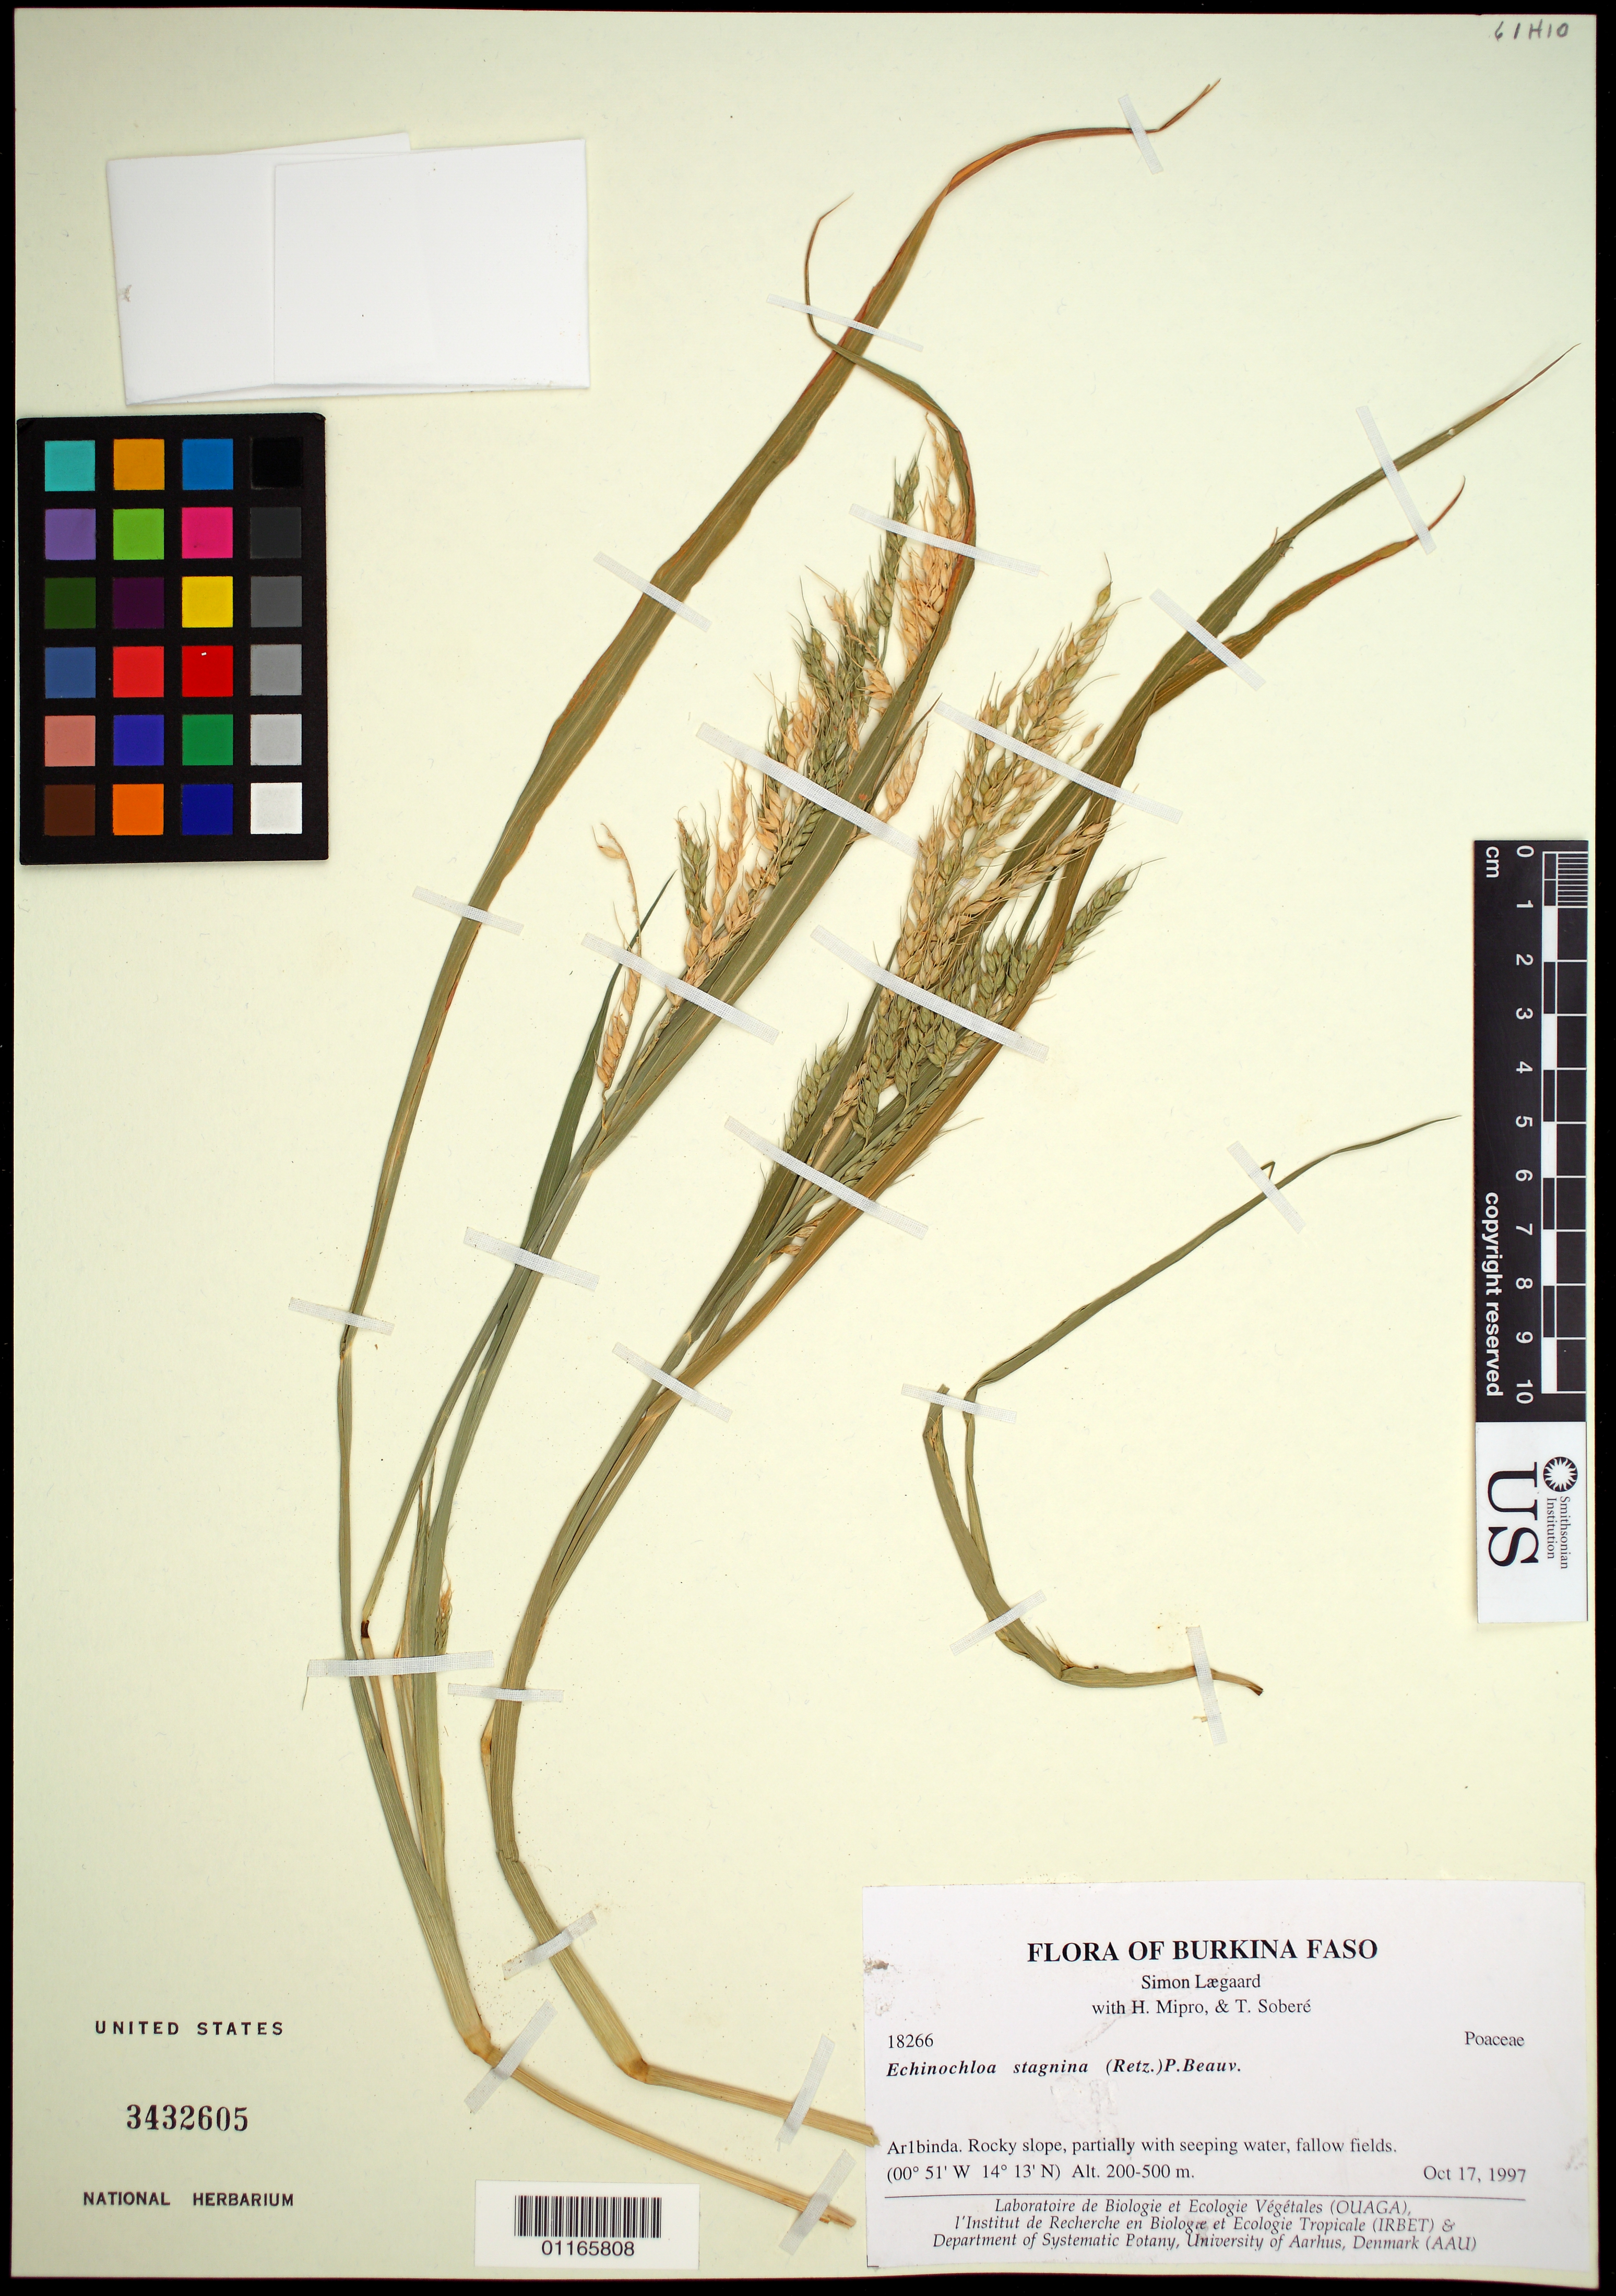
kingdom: Plantae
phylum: Tracheophyta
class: Liliopsida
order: Poales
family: Poaceae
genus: Echinochloa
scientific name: Echinochloa stagnina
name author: (Retz.) P. Beauv.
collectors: S. Lægaard, H. Mipro & T. Sobere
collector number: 18266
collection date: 1997-10-17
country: Burkina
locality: Arlbinda.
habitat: Rocky slope, partially with seeping water, fallow fields.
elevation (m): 200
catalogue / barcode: US 3432605